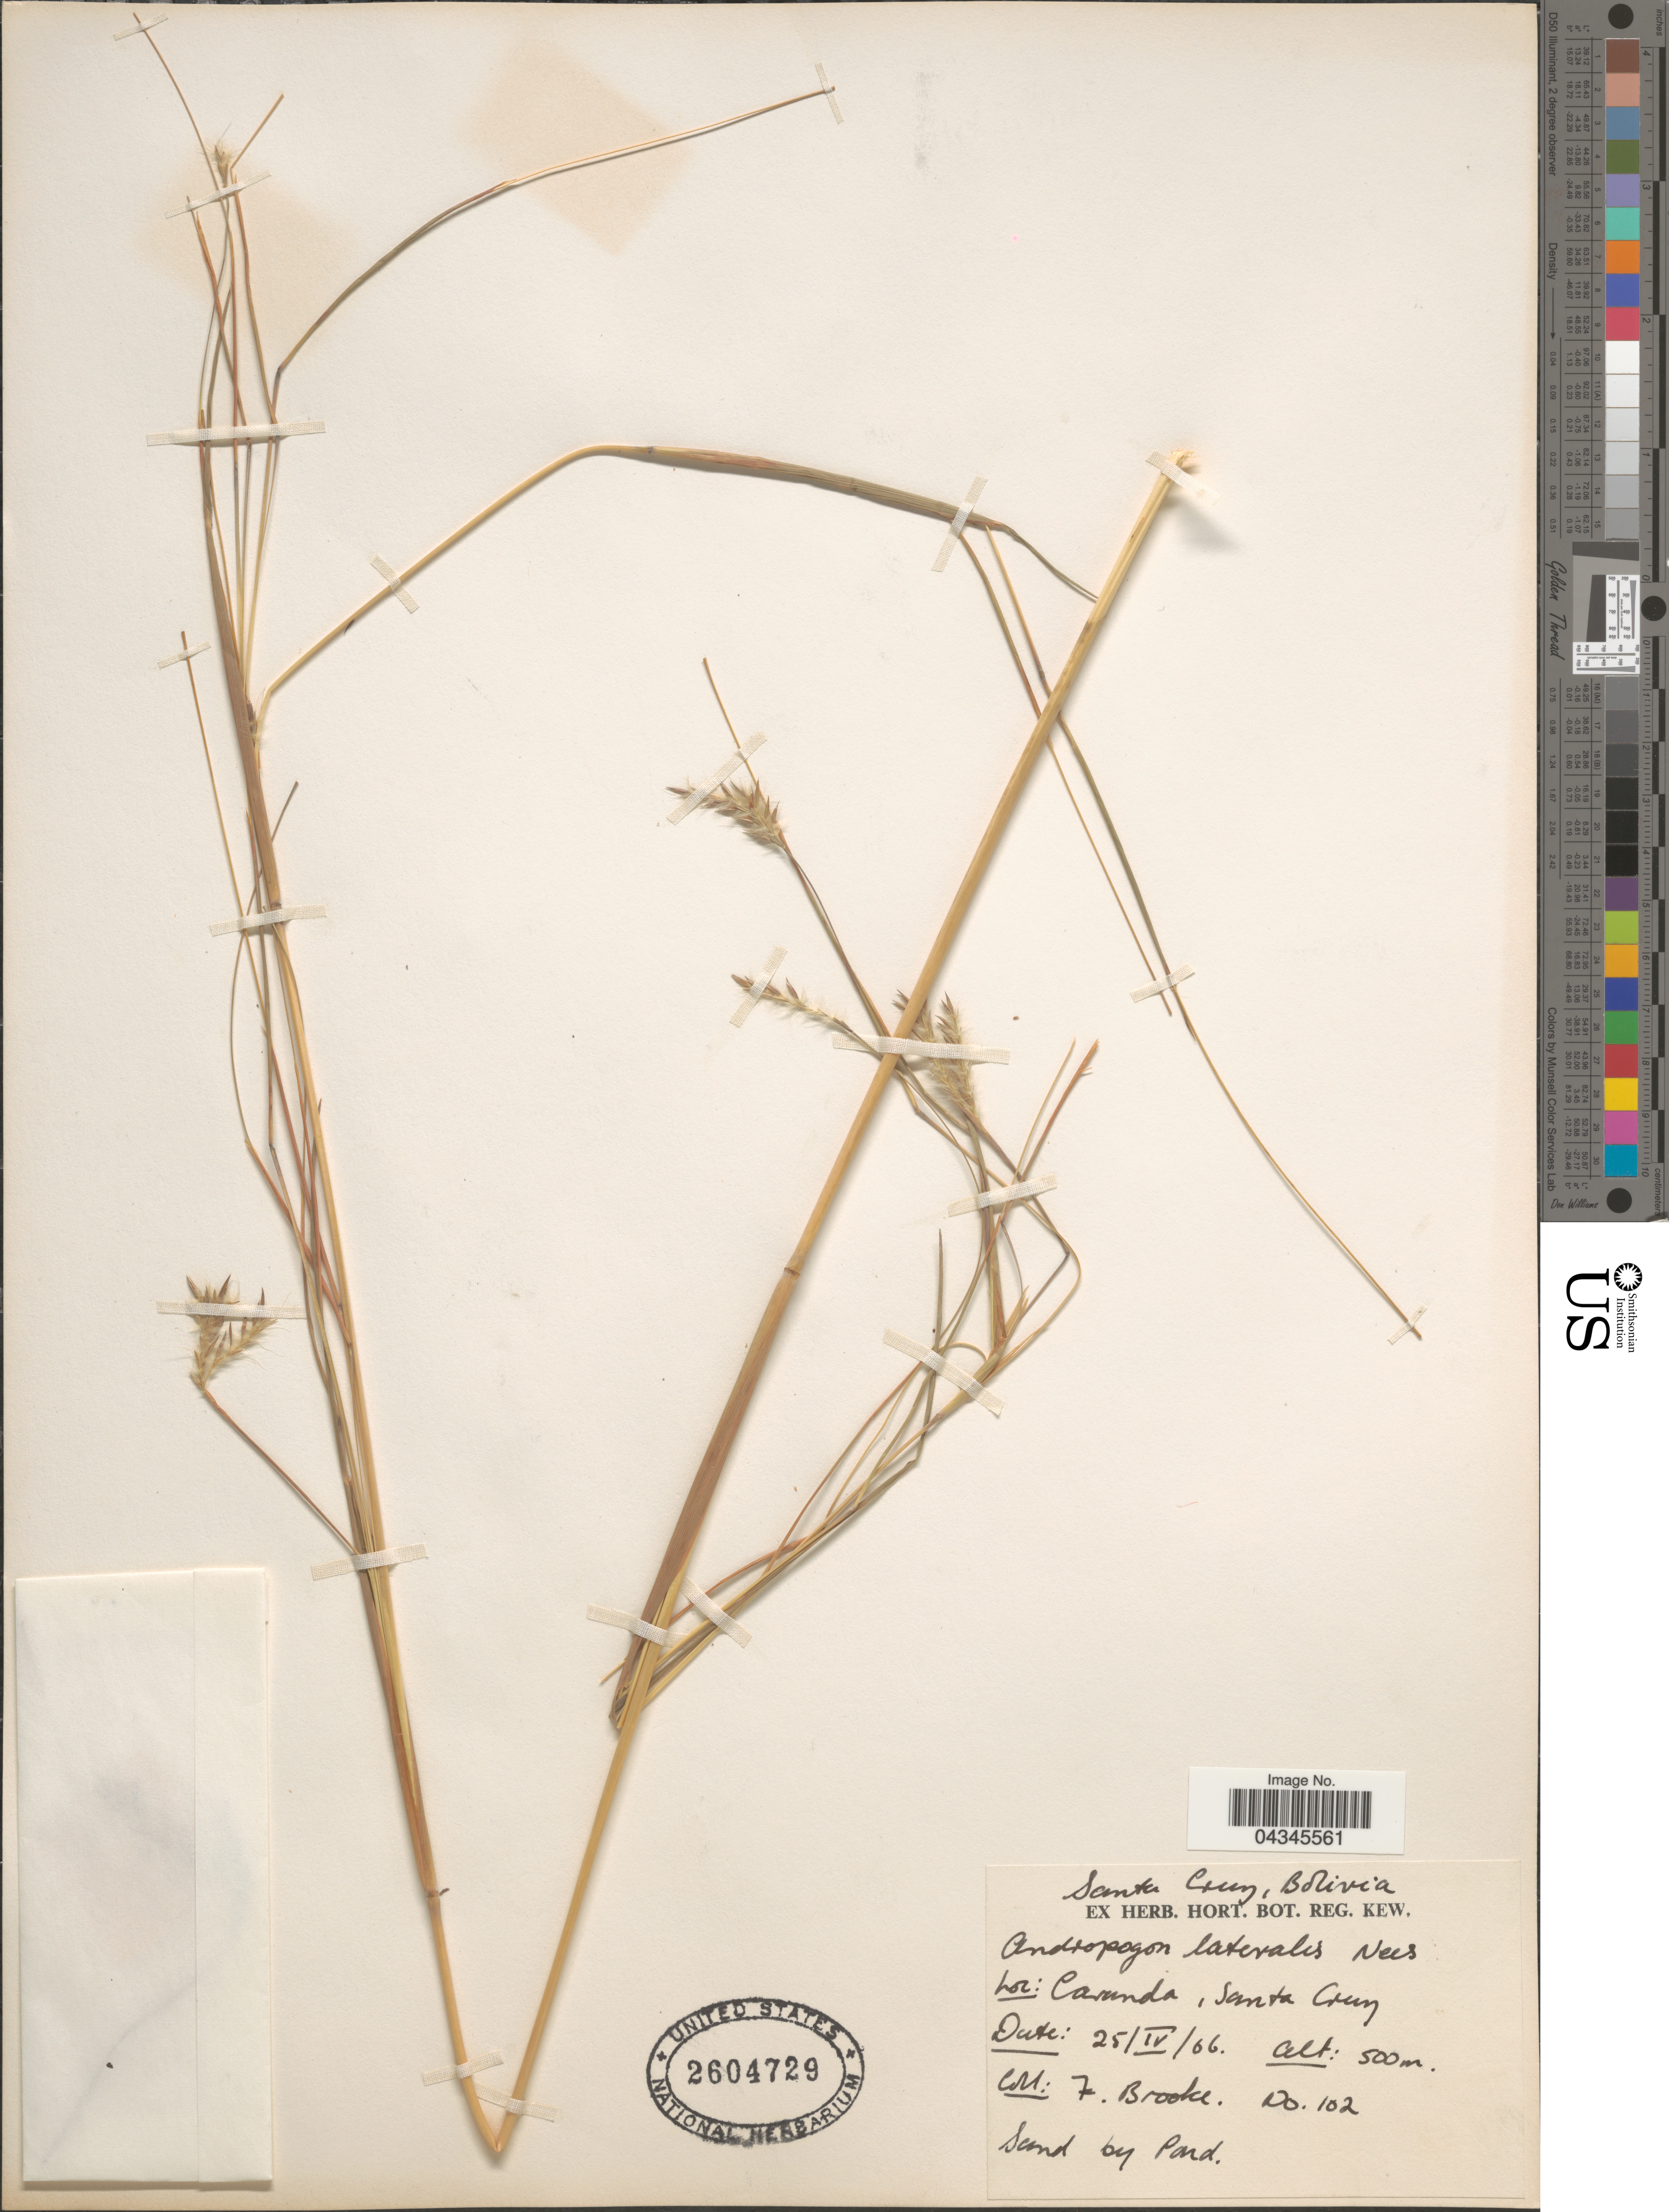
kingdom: Plantae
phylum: Tracheophyta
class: Liliopsida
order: Poales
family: Poaceae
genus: Andropogon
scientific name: Andropogon lateralis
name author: Nees in Mart.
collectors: T. Brooke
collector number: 102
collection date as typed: Transcribed d/m/y: 25/4/66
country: Bolivia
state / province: Santa Cruz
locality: Caranda, Santa Cruz.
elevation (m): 500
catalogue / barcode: US 2604729